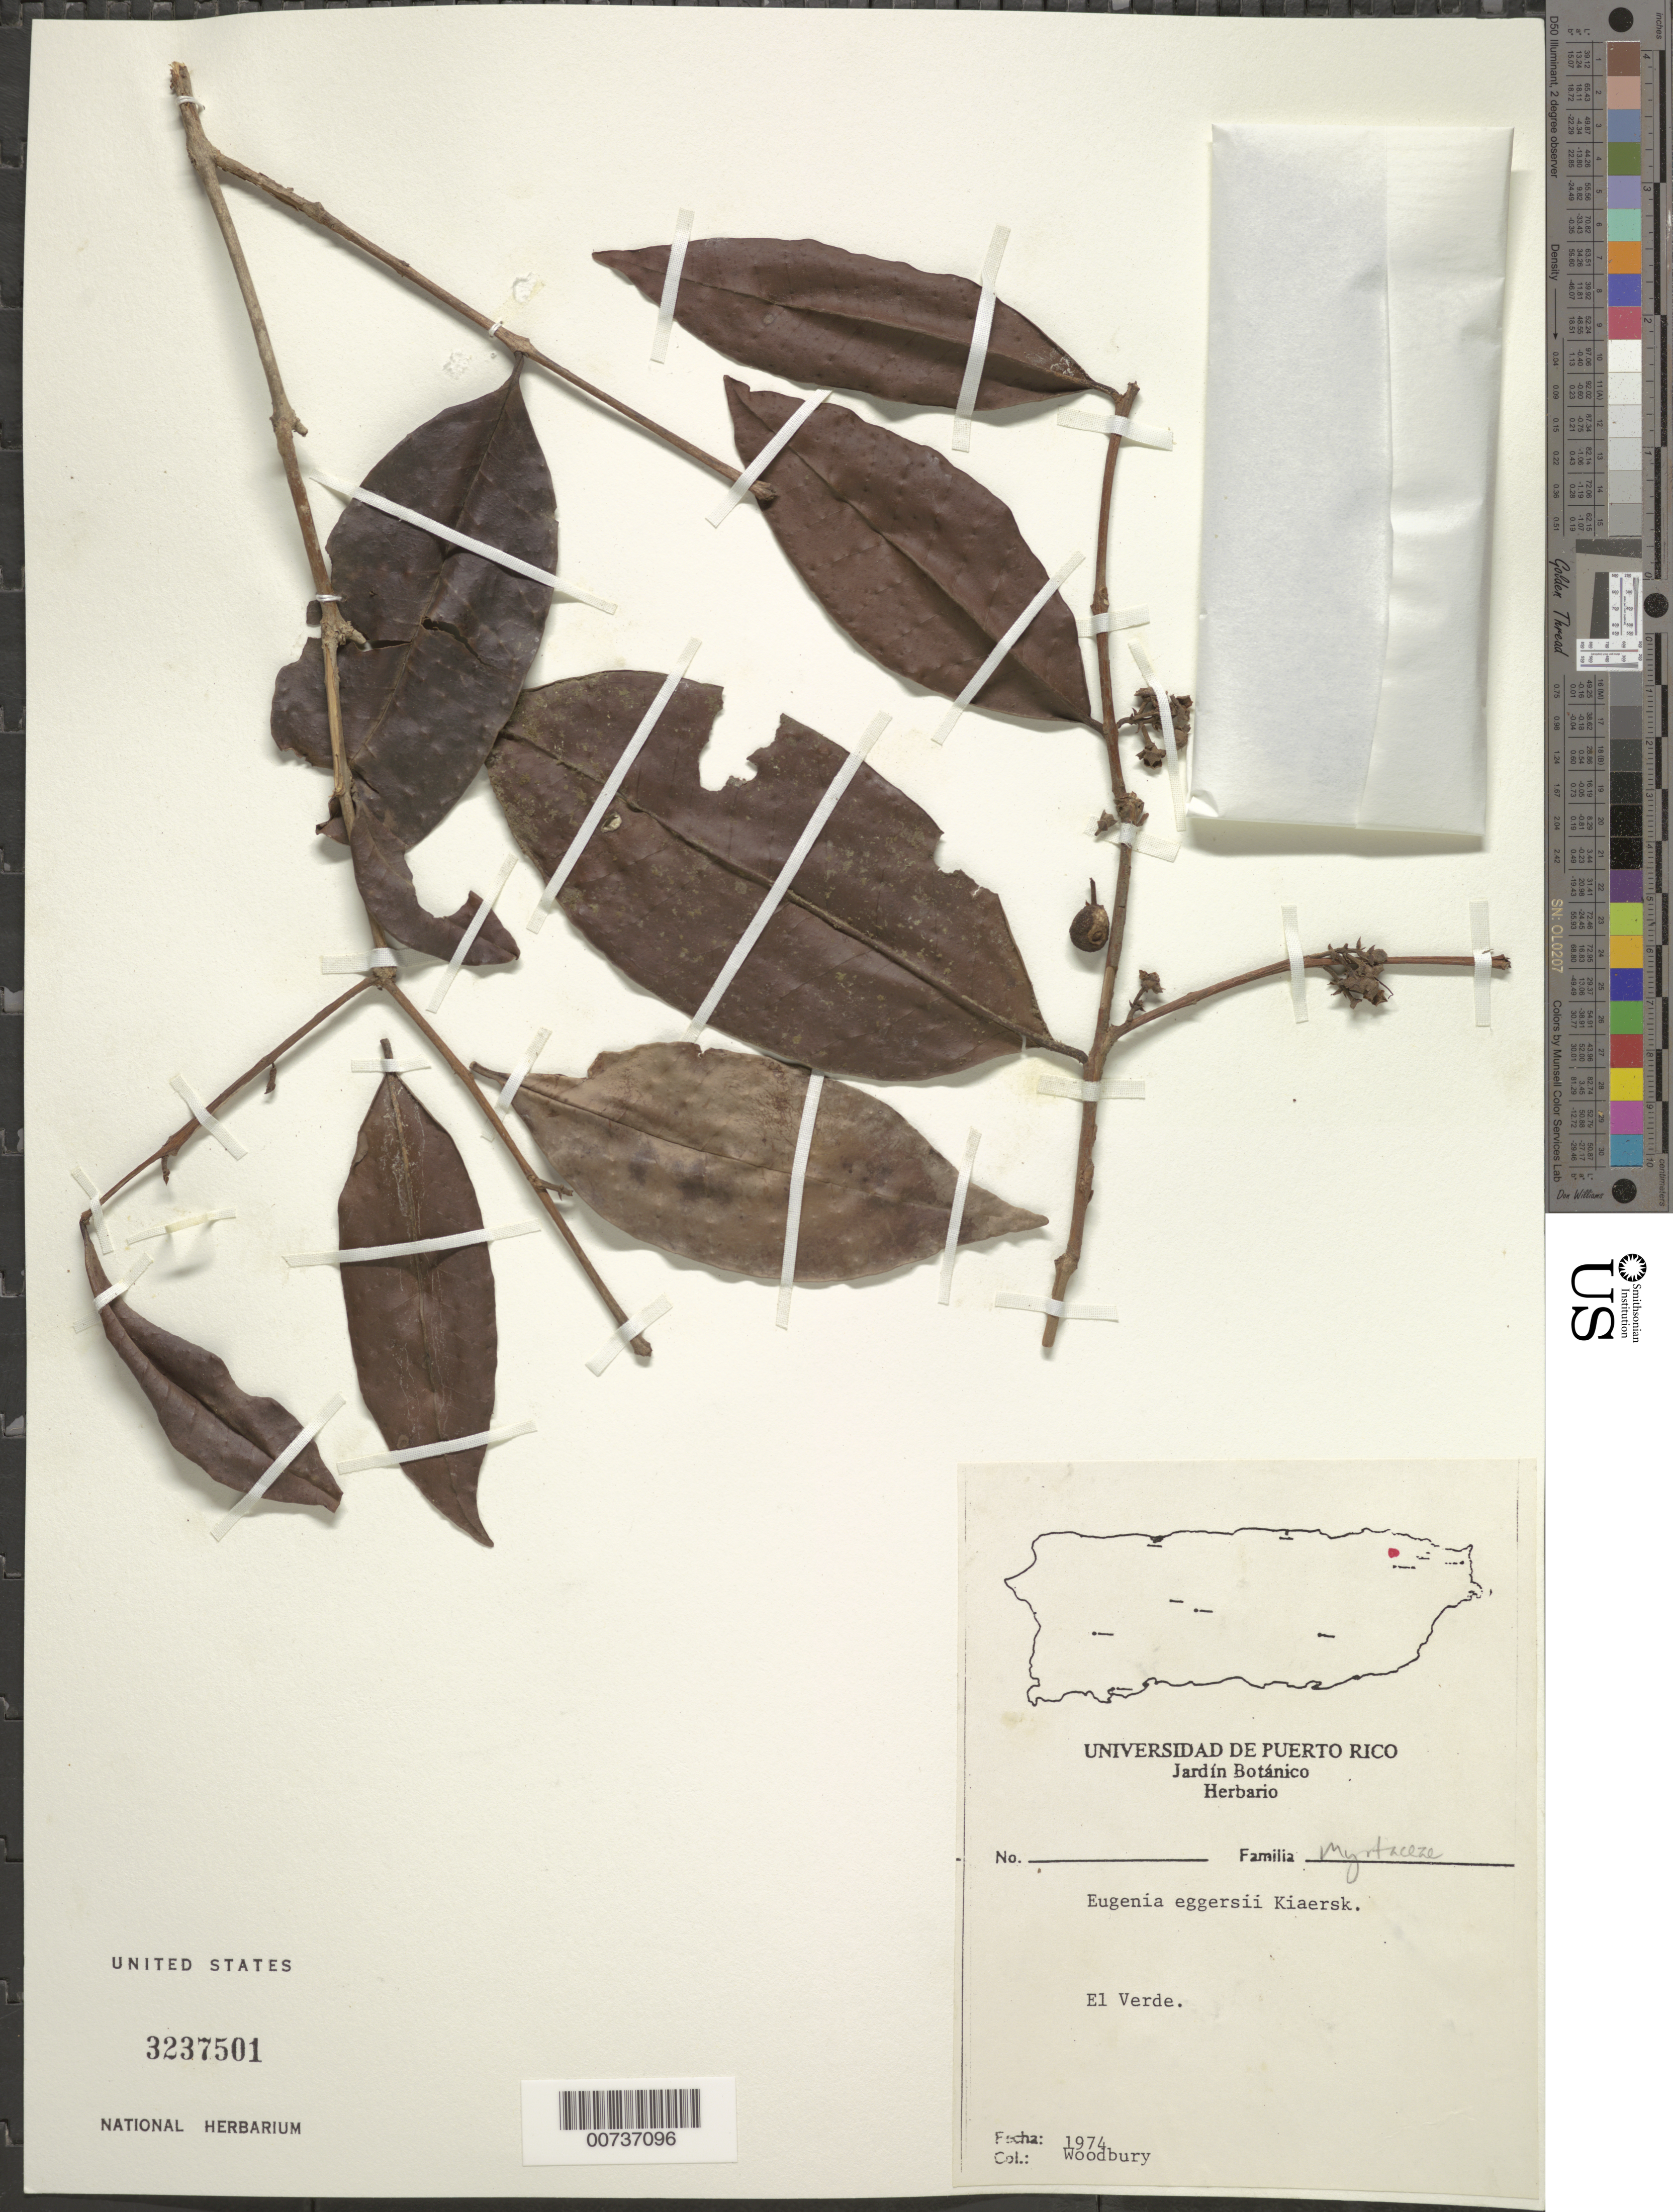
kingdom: Plantae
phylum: Tracheophyta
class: Magnoliopsida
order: Myrtales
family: Myrtaceae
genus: Eugenia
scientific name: Eugenia eggersii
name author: Kiaersk.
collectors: R. O. Woodbury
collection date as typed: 1974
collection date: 1974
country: Puerto Rico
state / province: Río Grande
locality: El Verde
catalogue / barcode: US 3237501